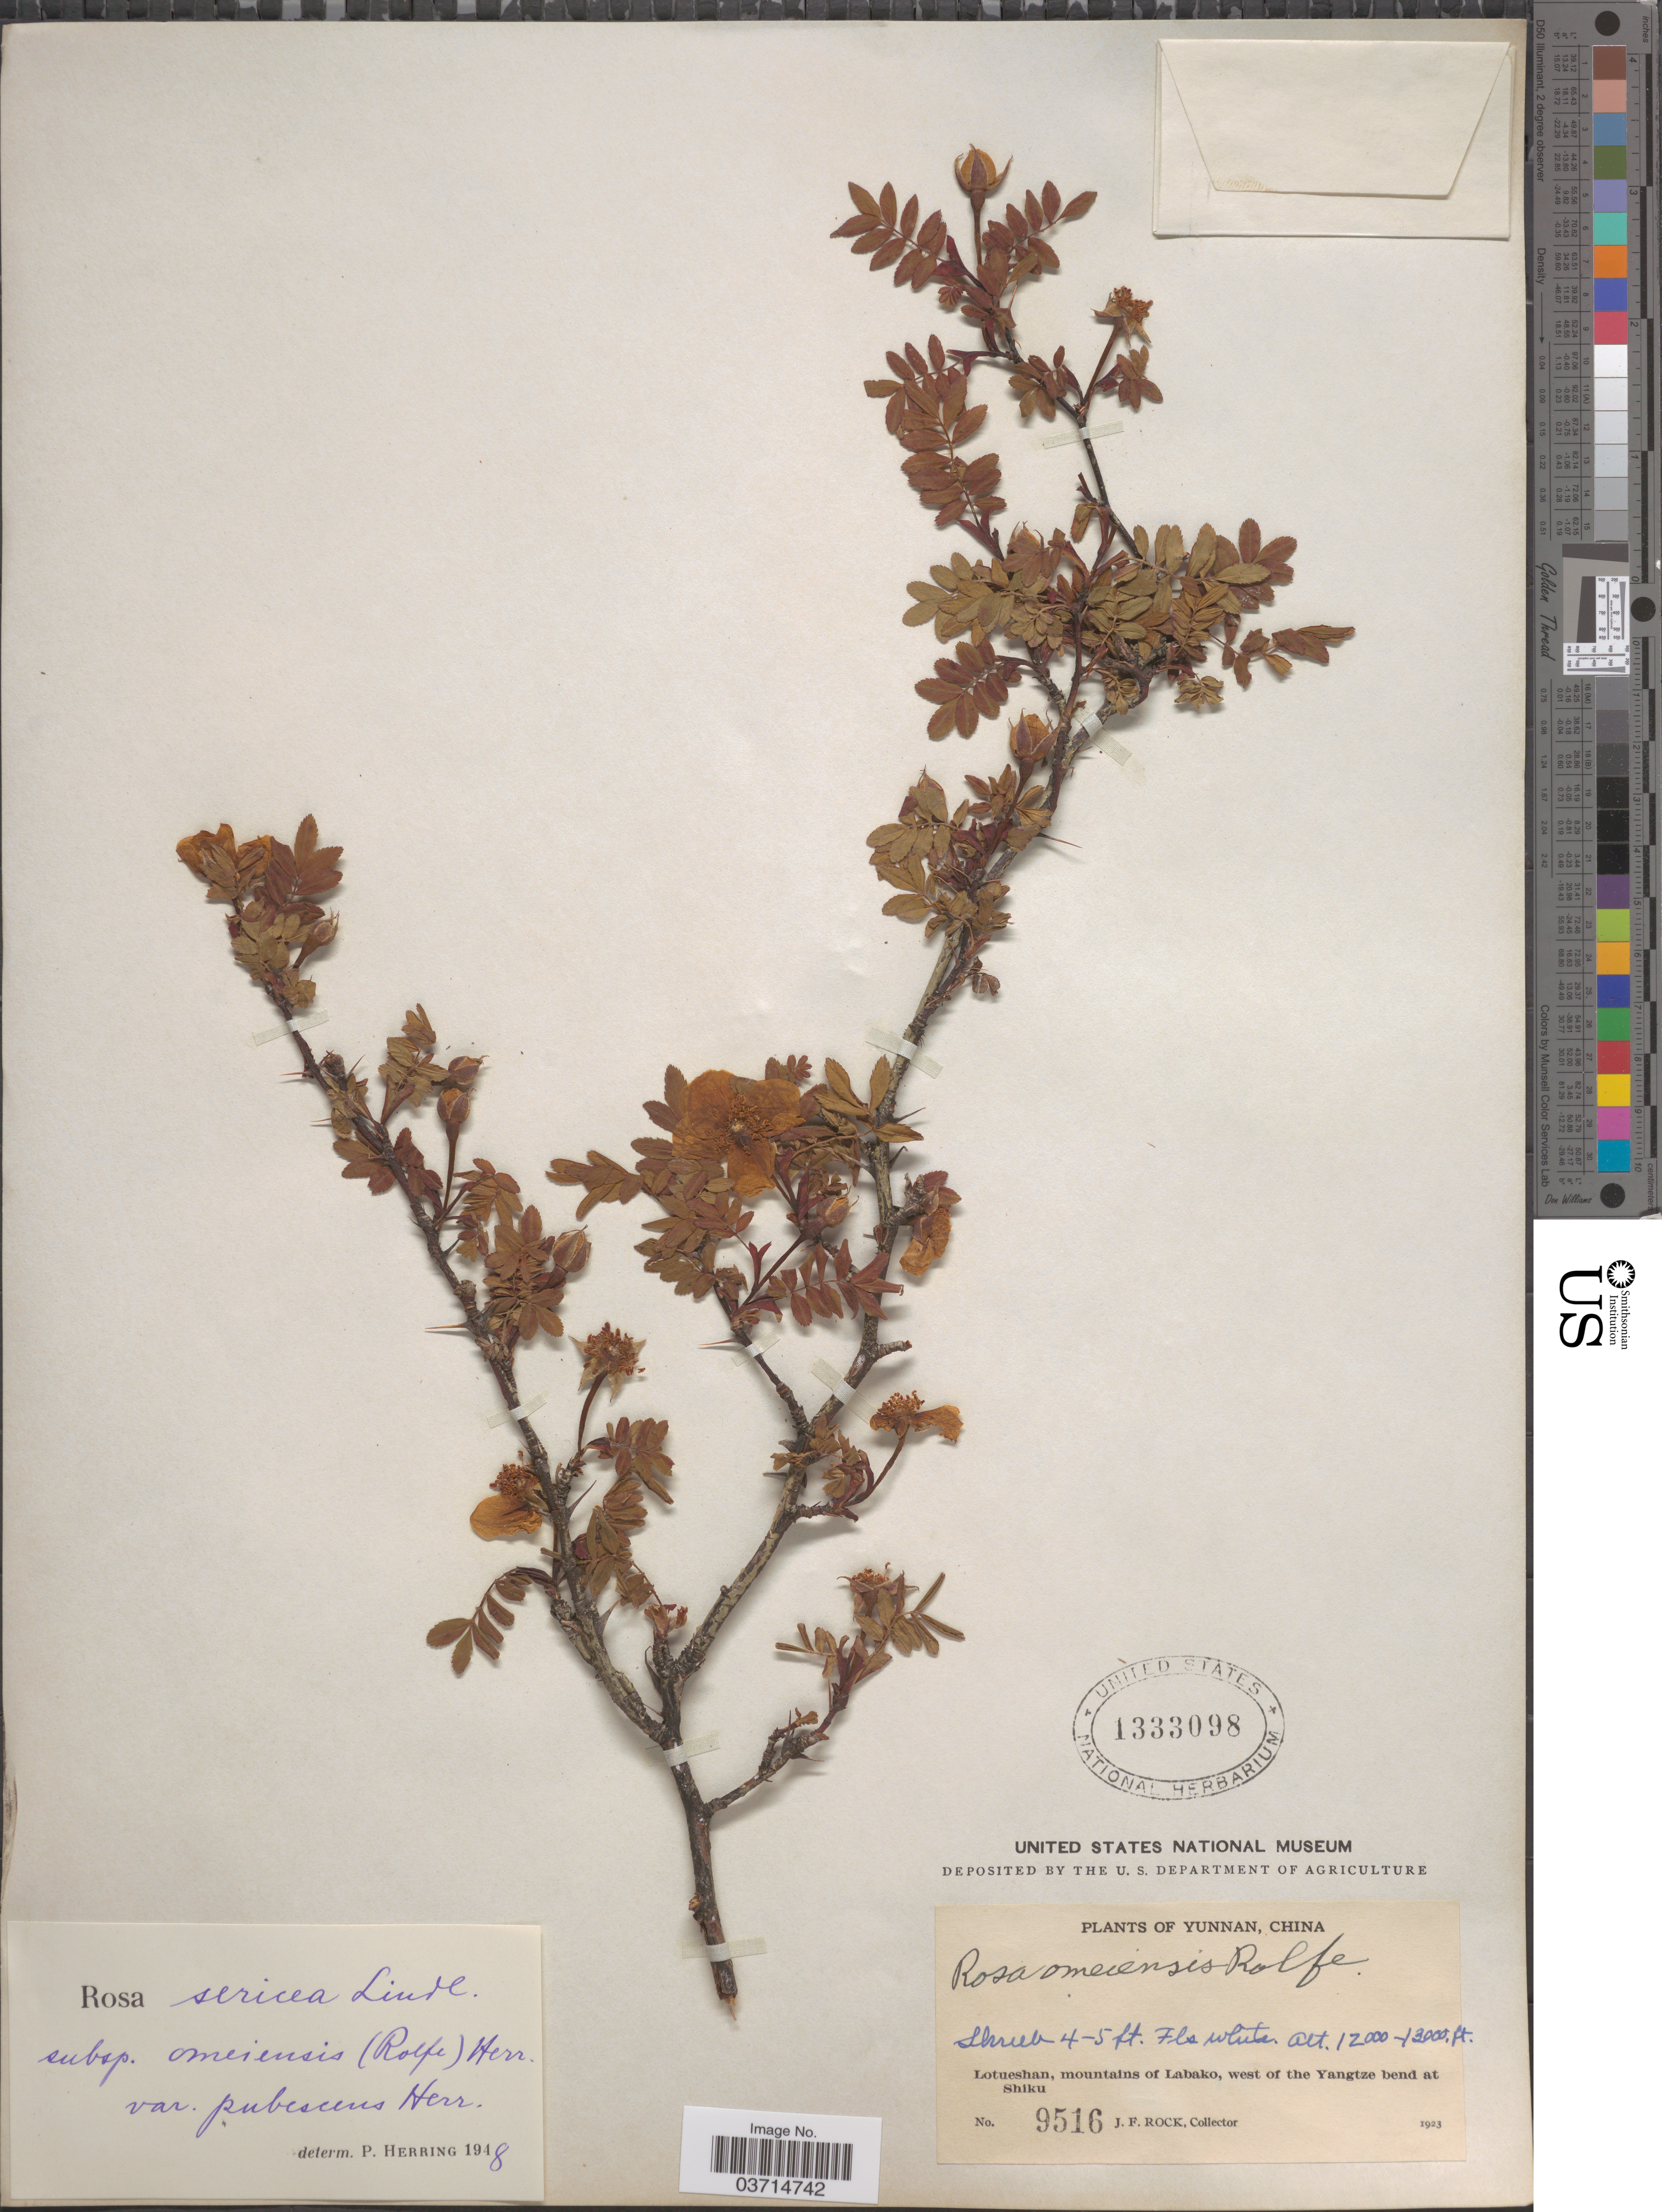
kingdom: Plantae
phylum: Tracheophyta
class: Magnoliopsida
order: Rosales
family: Rosaceae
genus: Rosa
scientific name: Rosa omeiensis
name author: Rolfe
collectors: J. Rock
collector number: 9516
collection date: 1923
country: China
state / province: Yunnan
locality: Lotushan, mountains of Labako, west of the Yangtze bend at Shiku.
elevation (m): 3658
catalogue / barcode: US 1333098